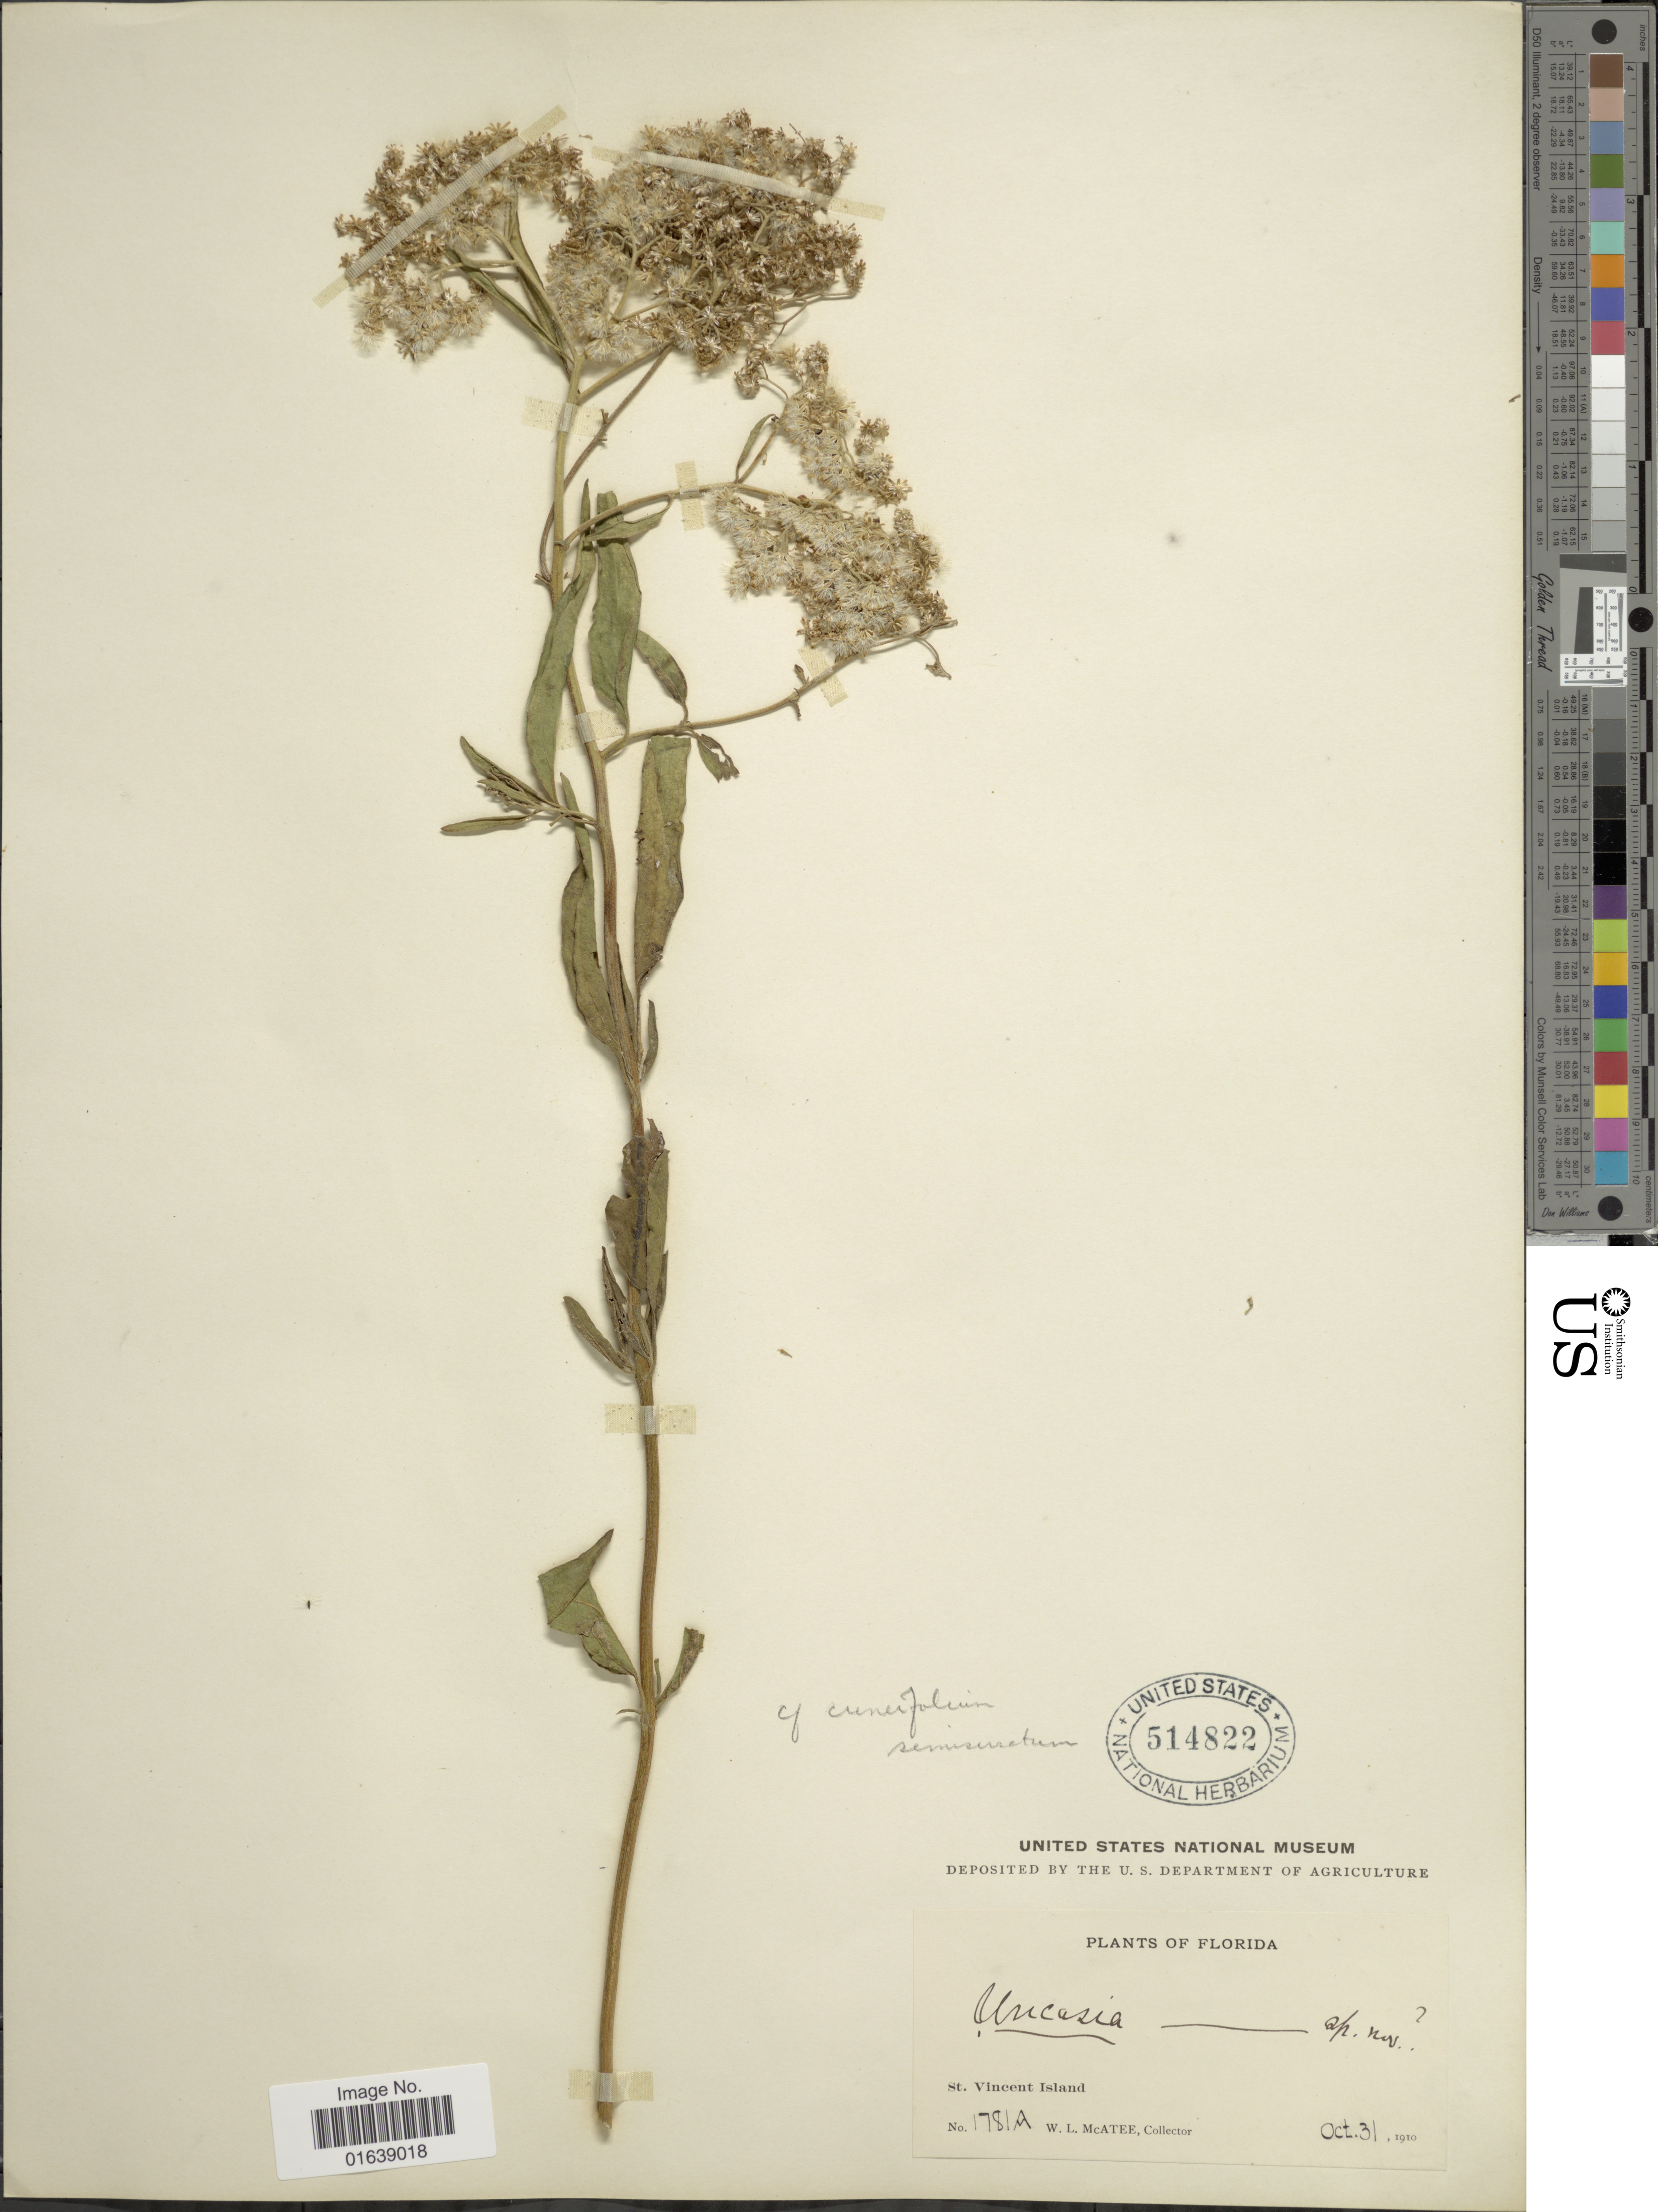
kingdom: Plantae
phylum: Tracheophyta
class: Magnoliopsida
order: Asterales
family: Asteraceae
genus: Eupatorium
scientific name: Eupatorium cuneifolium var. semiserratum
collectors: W. McAtee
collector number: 1781A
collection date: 1910-10-31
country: United States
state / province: Florida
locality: Florida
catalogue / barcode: US 514822